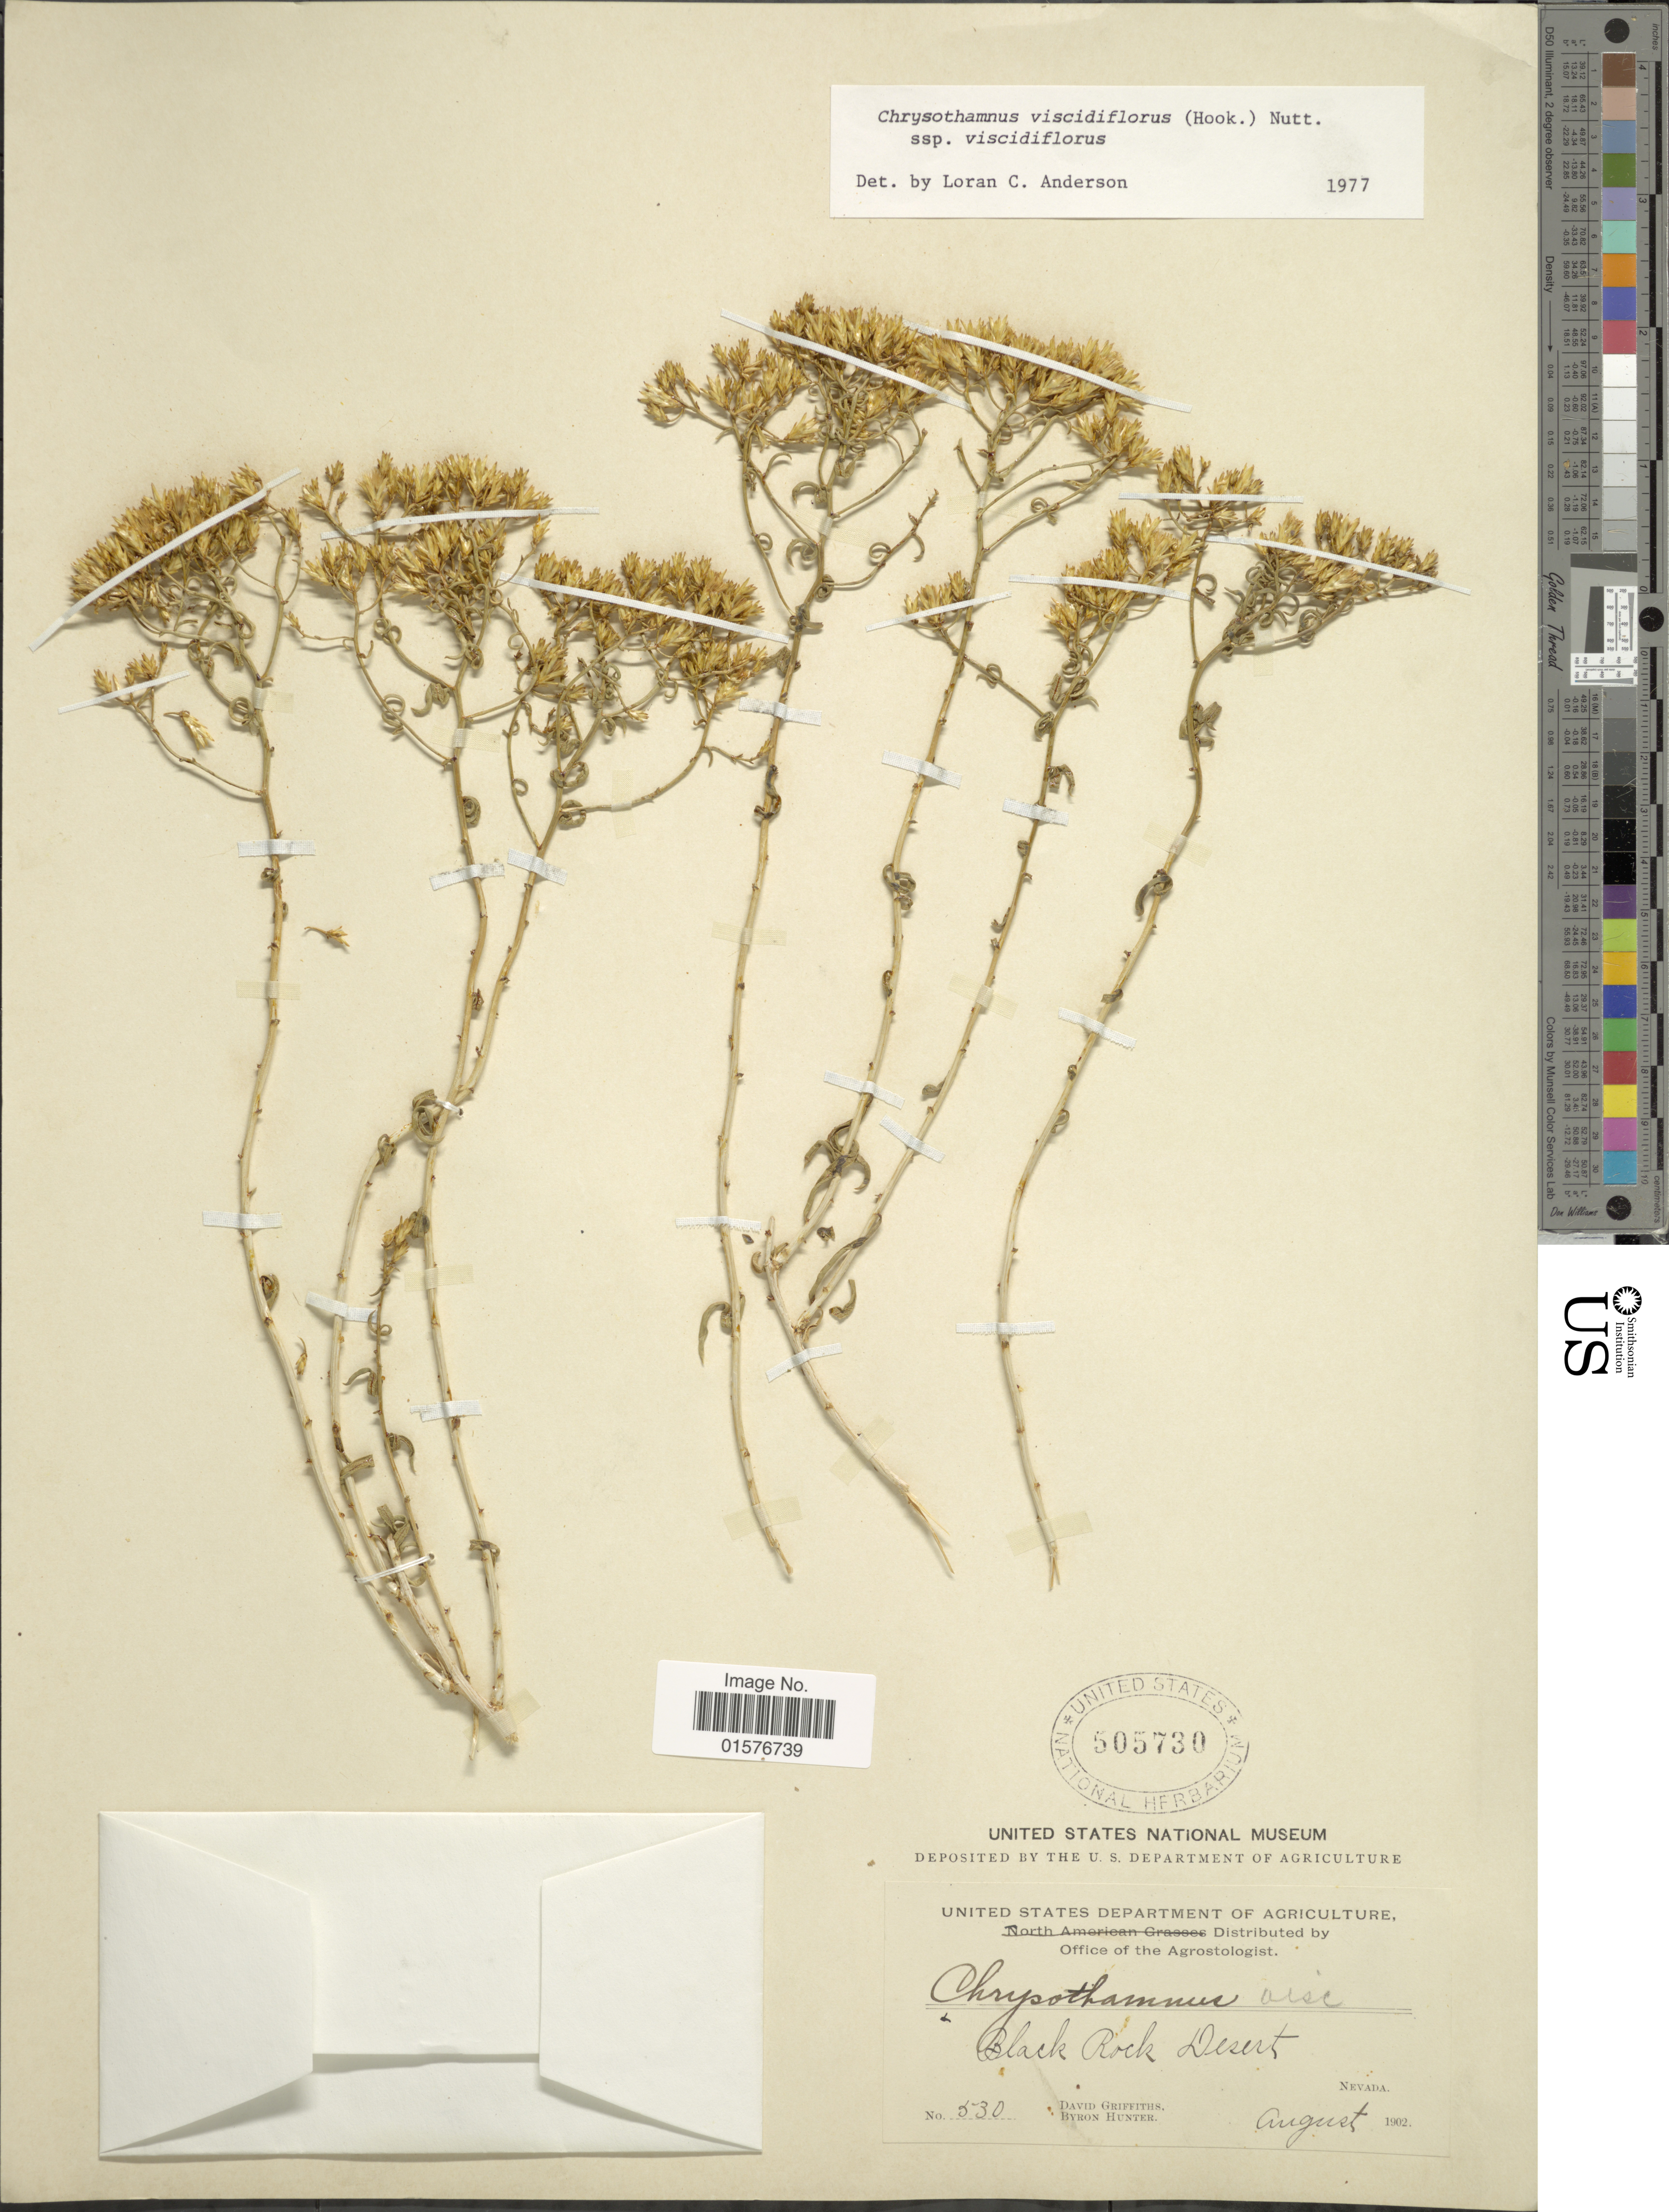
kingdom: Plantae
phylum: Tracheophyta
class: Magnoliopsida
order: Asterales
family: Asteraceae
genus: Chrysothamnus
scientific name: Chrysothamnus viscidiflorus subsp. viscidiflorus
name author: (Hook.) Nutt.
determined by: Urbatsch, Lowell E., Curator (LSU), Louisiana State University (UNITED STATES)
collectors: D. Griffiths & B. Hunter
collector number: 530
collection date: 1902-08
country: United States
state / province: Nevada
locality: Black Rock Desert, Nevada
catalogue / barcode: US 505730